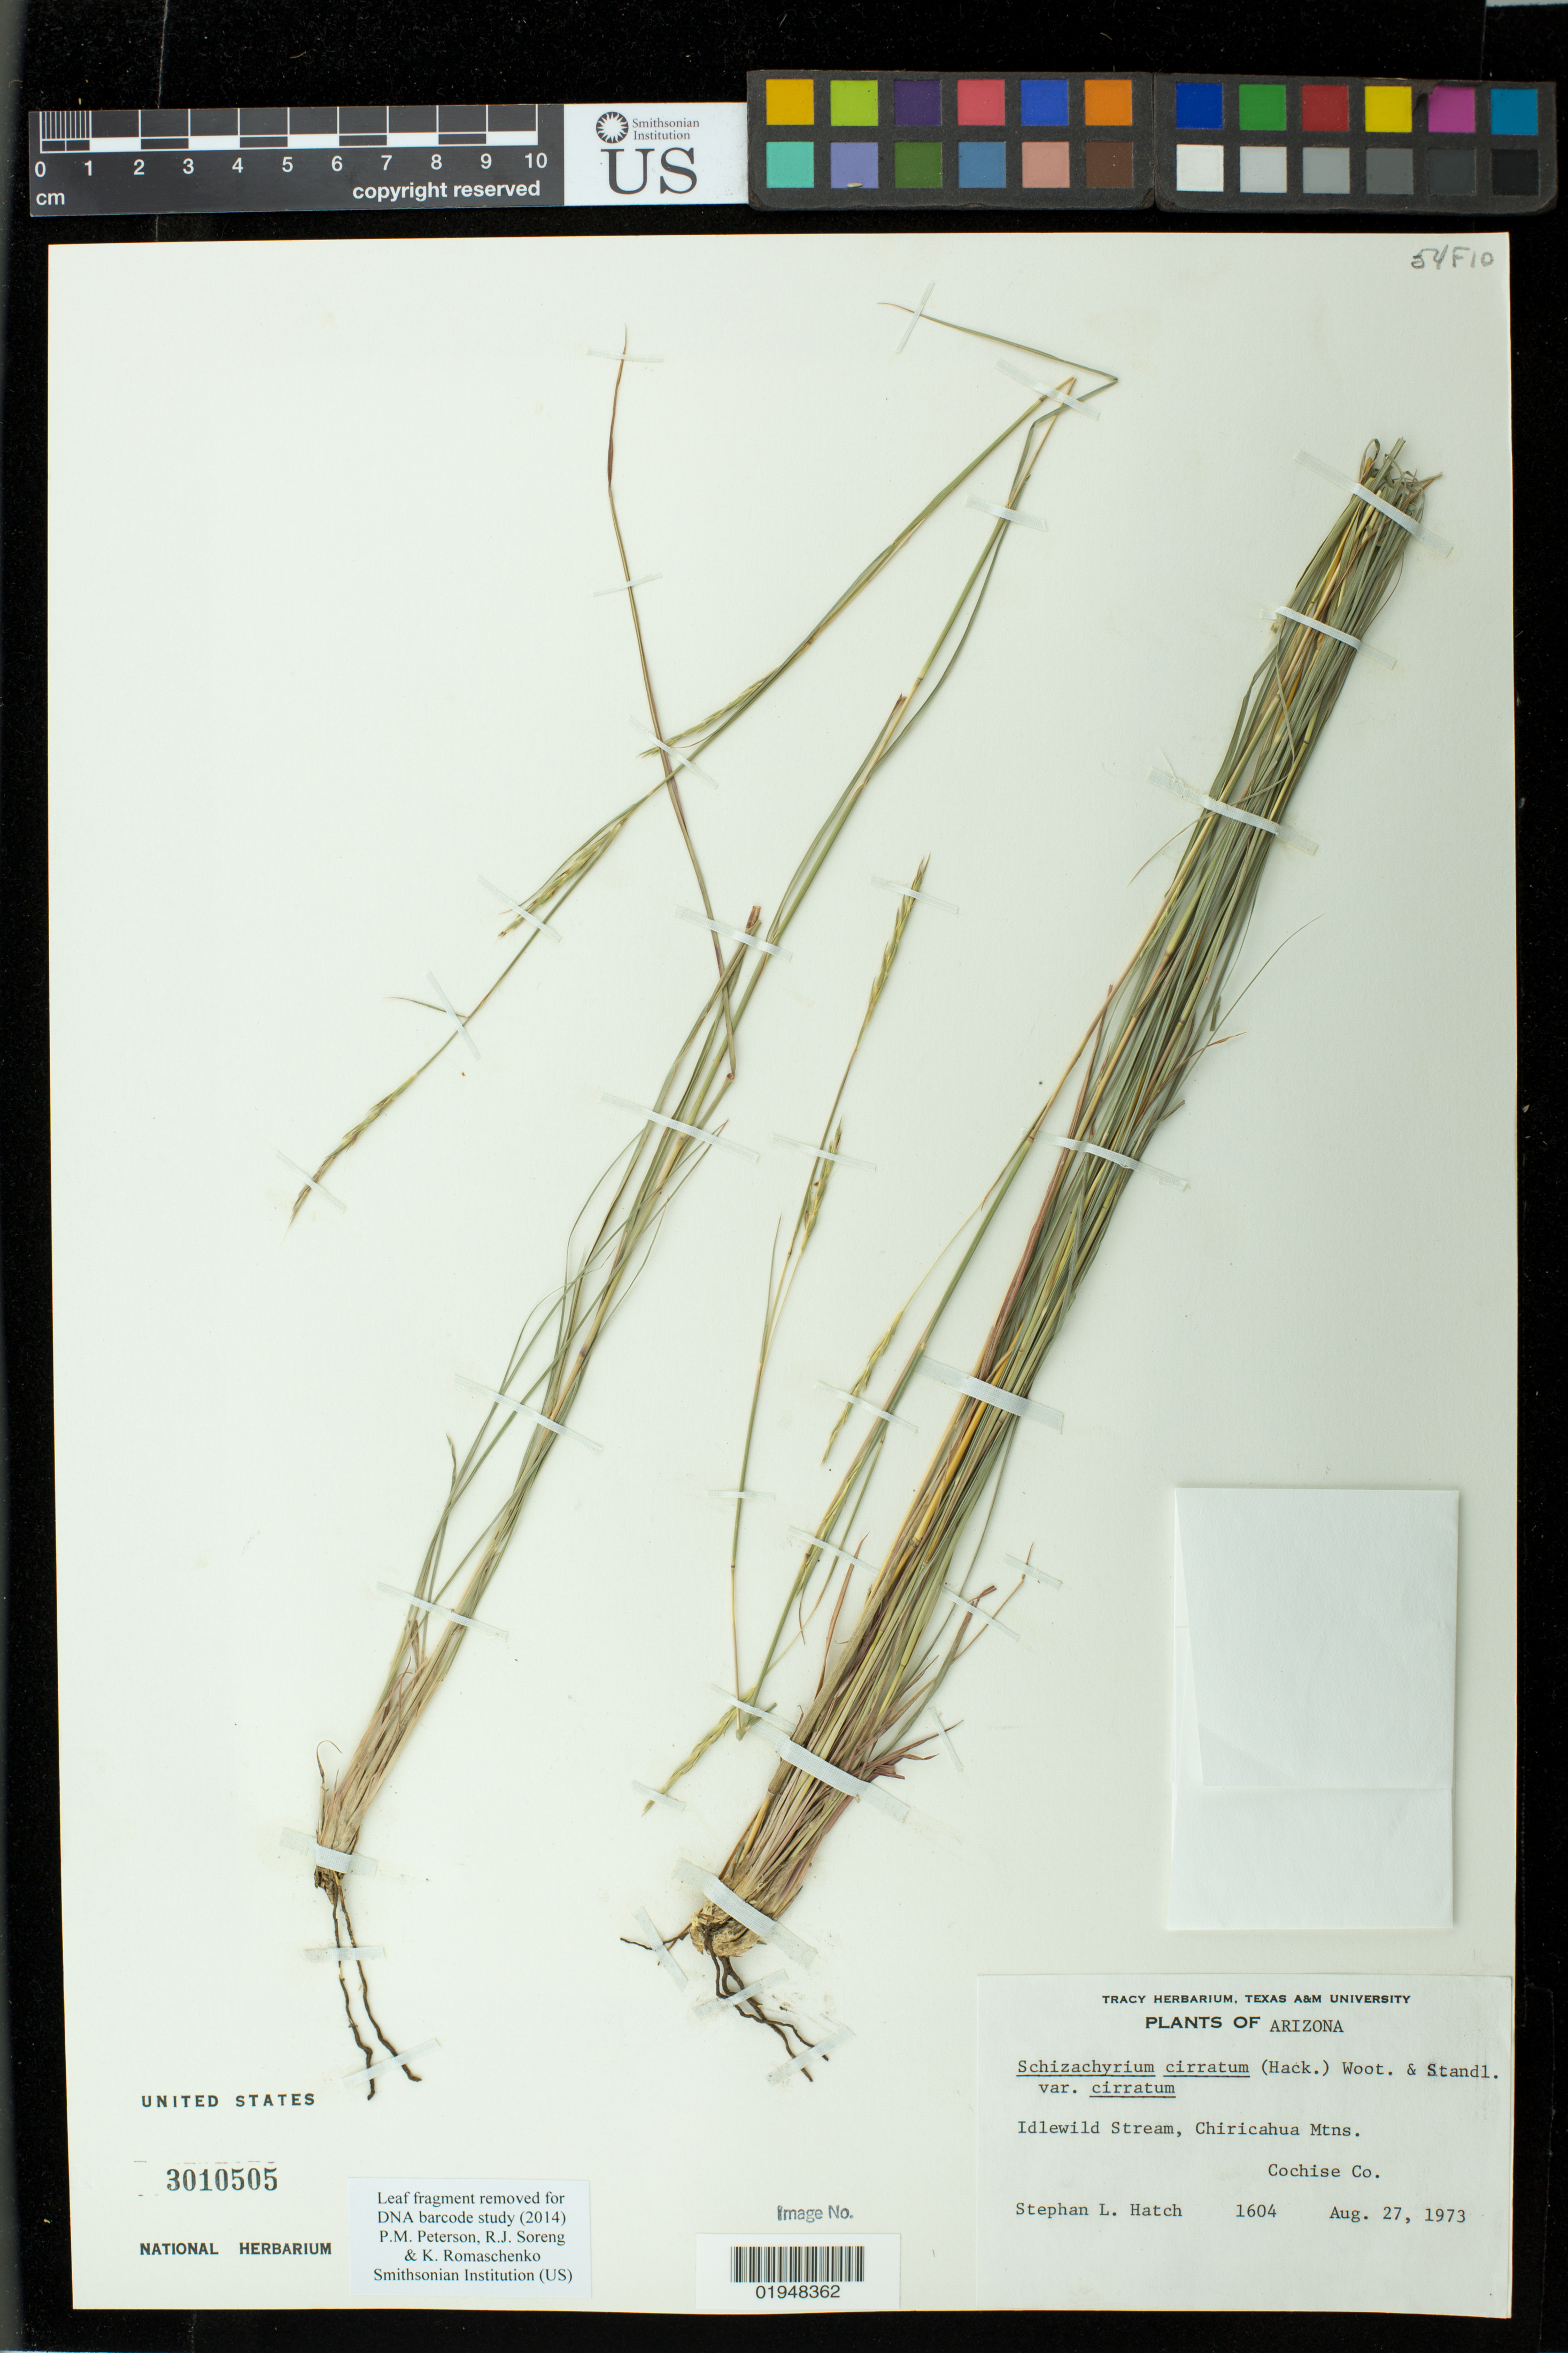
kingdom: Plantae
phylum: Tracheophyta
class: Liliopsida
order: Poales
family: Poaceae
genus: Schizachyrium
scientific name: Schizachyrium cirratum var. cirratum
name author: (Hack.) Wooton & Standl.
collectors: S. L. Hatch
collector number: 1604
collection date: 1973-08-27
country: United States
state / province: Arizona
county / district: Cochise County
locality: Idlewild Stream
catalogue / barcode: US 3010505